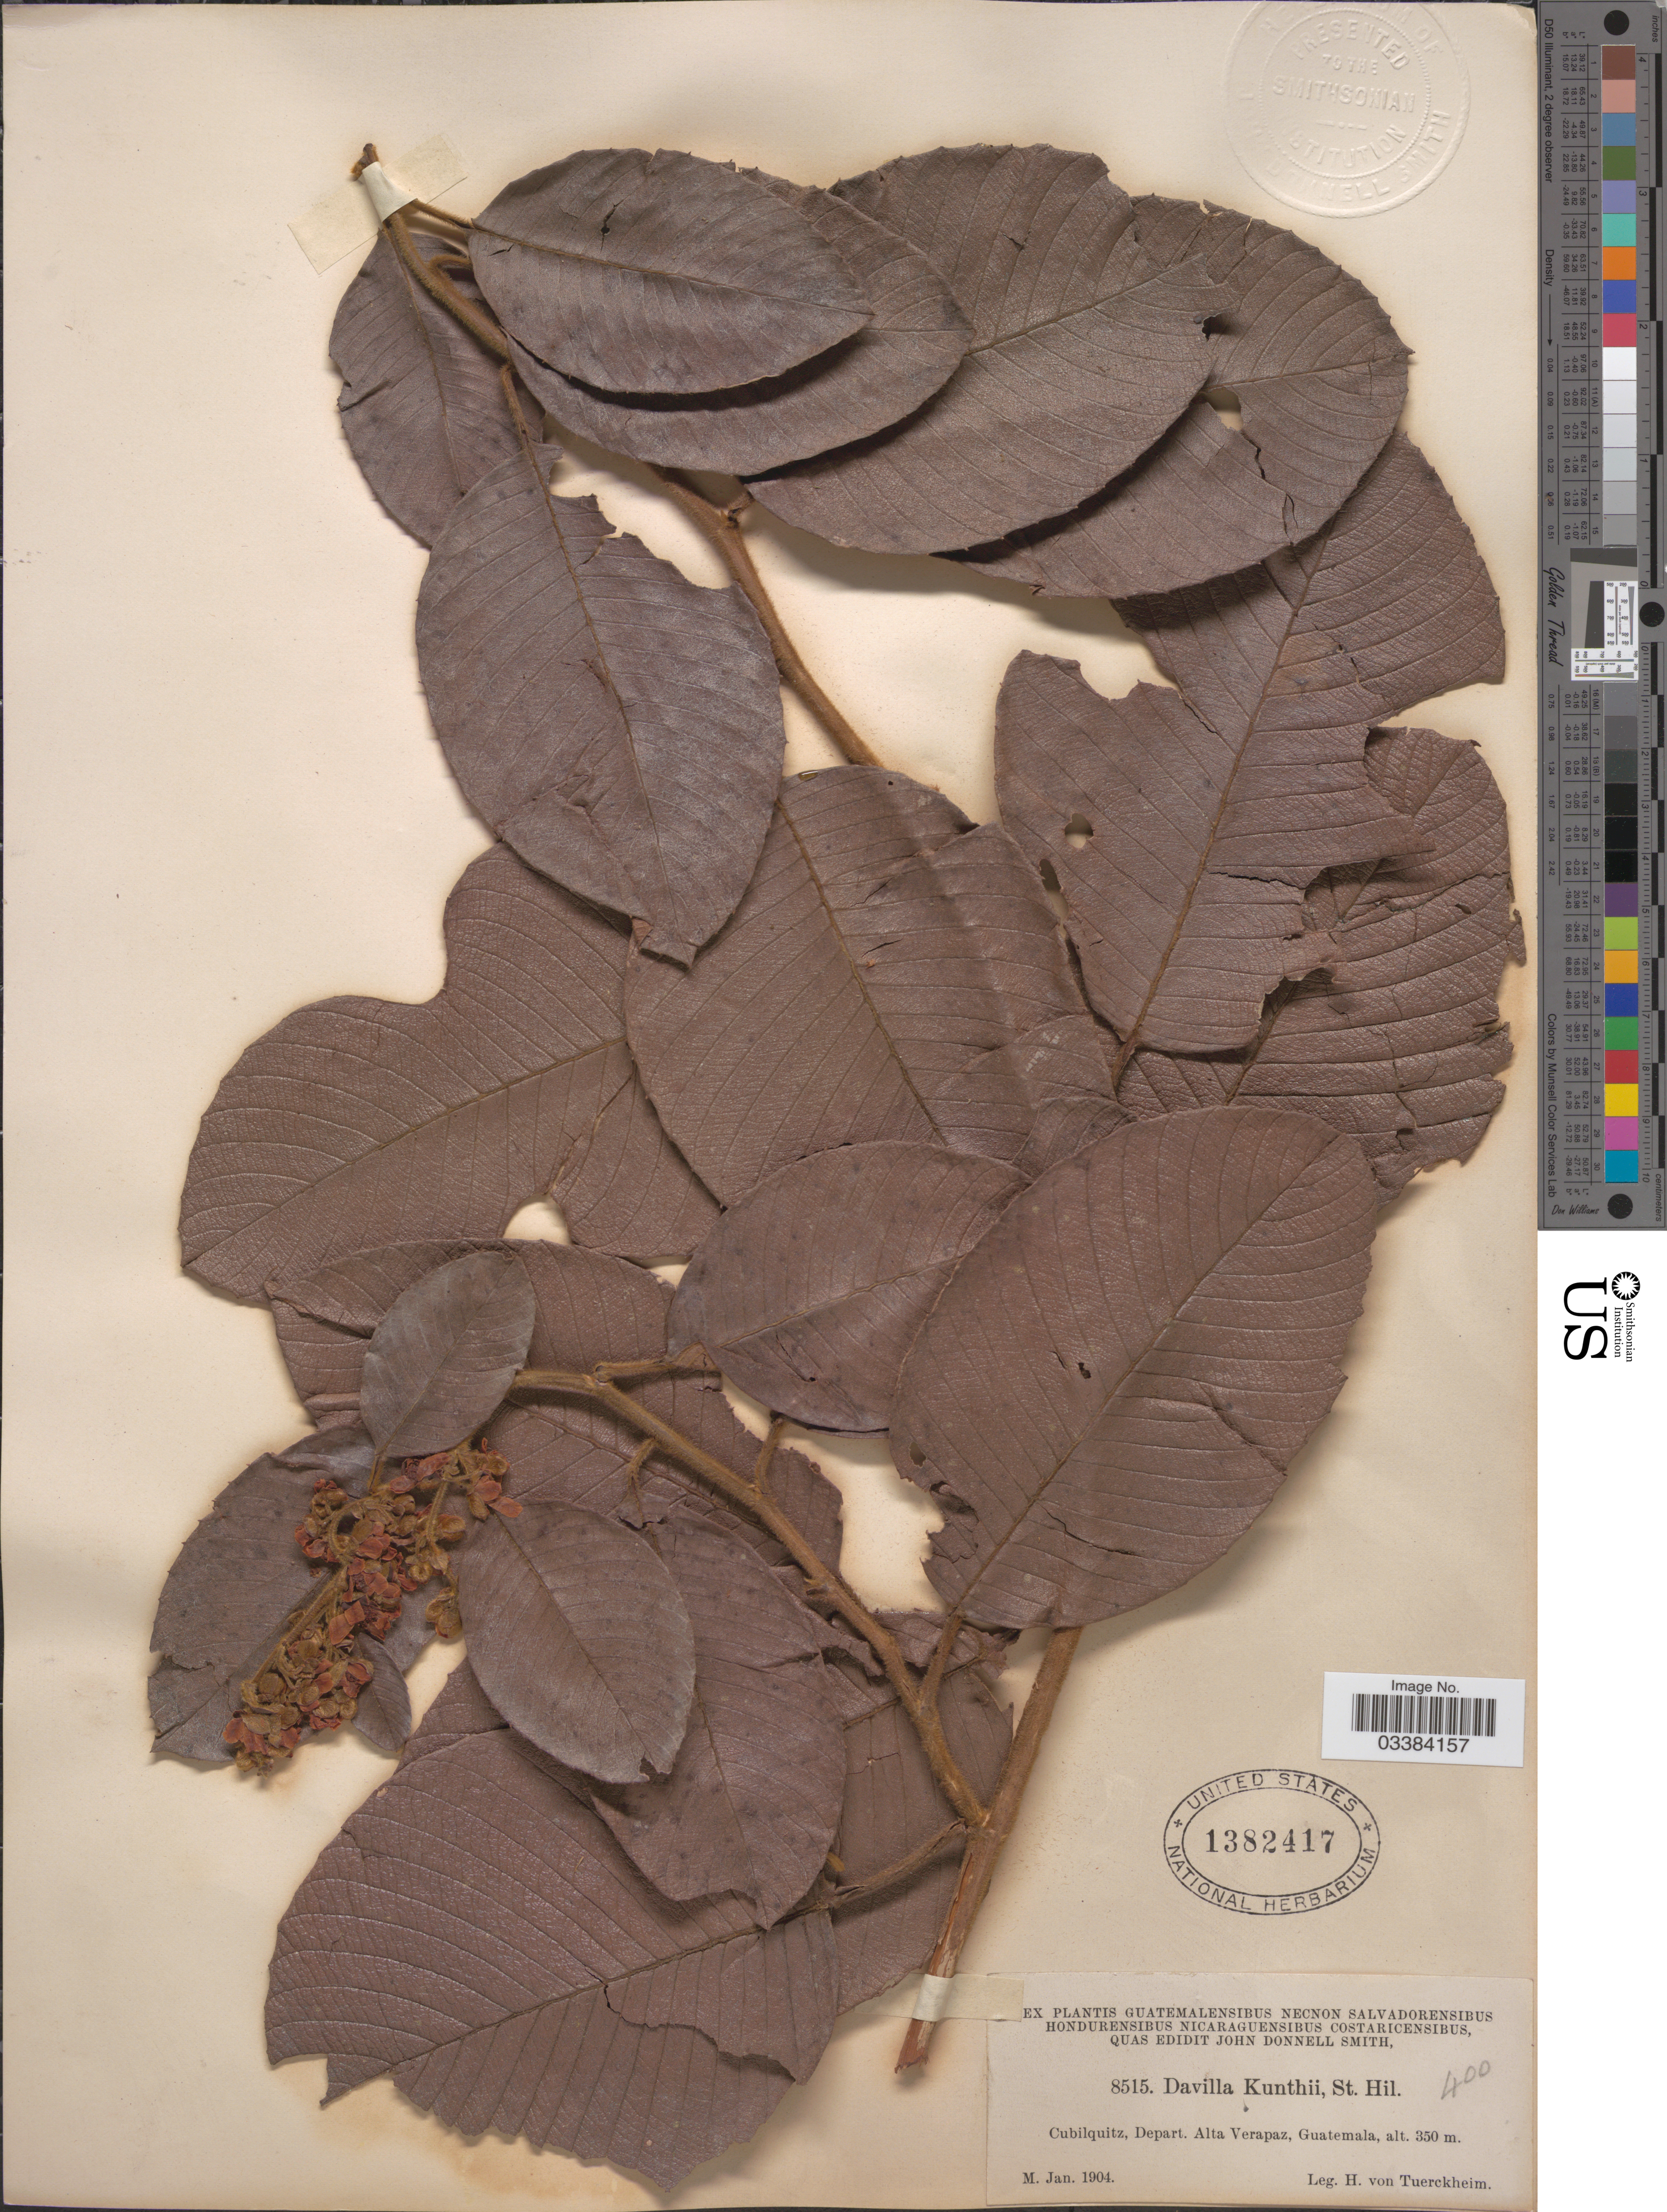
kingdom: Plantae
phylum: Tracheophyta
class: Magnoliopsida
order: Dilleniales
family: Dilleniaceae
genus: Davilla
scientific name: Davilla kunthii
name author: A. St.-Hil.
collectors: H. von Tuerckheim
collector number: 8515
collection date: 1904-01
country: Guatemala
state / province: Alta Verapaz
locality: Cubilquitz, Depart. Alta Verapaz.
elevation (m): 350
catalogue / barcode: US 1382417